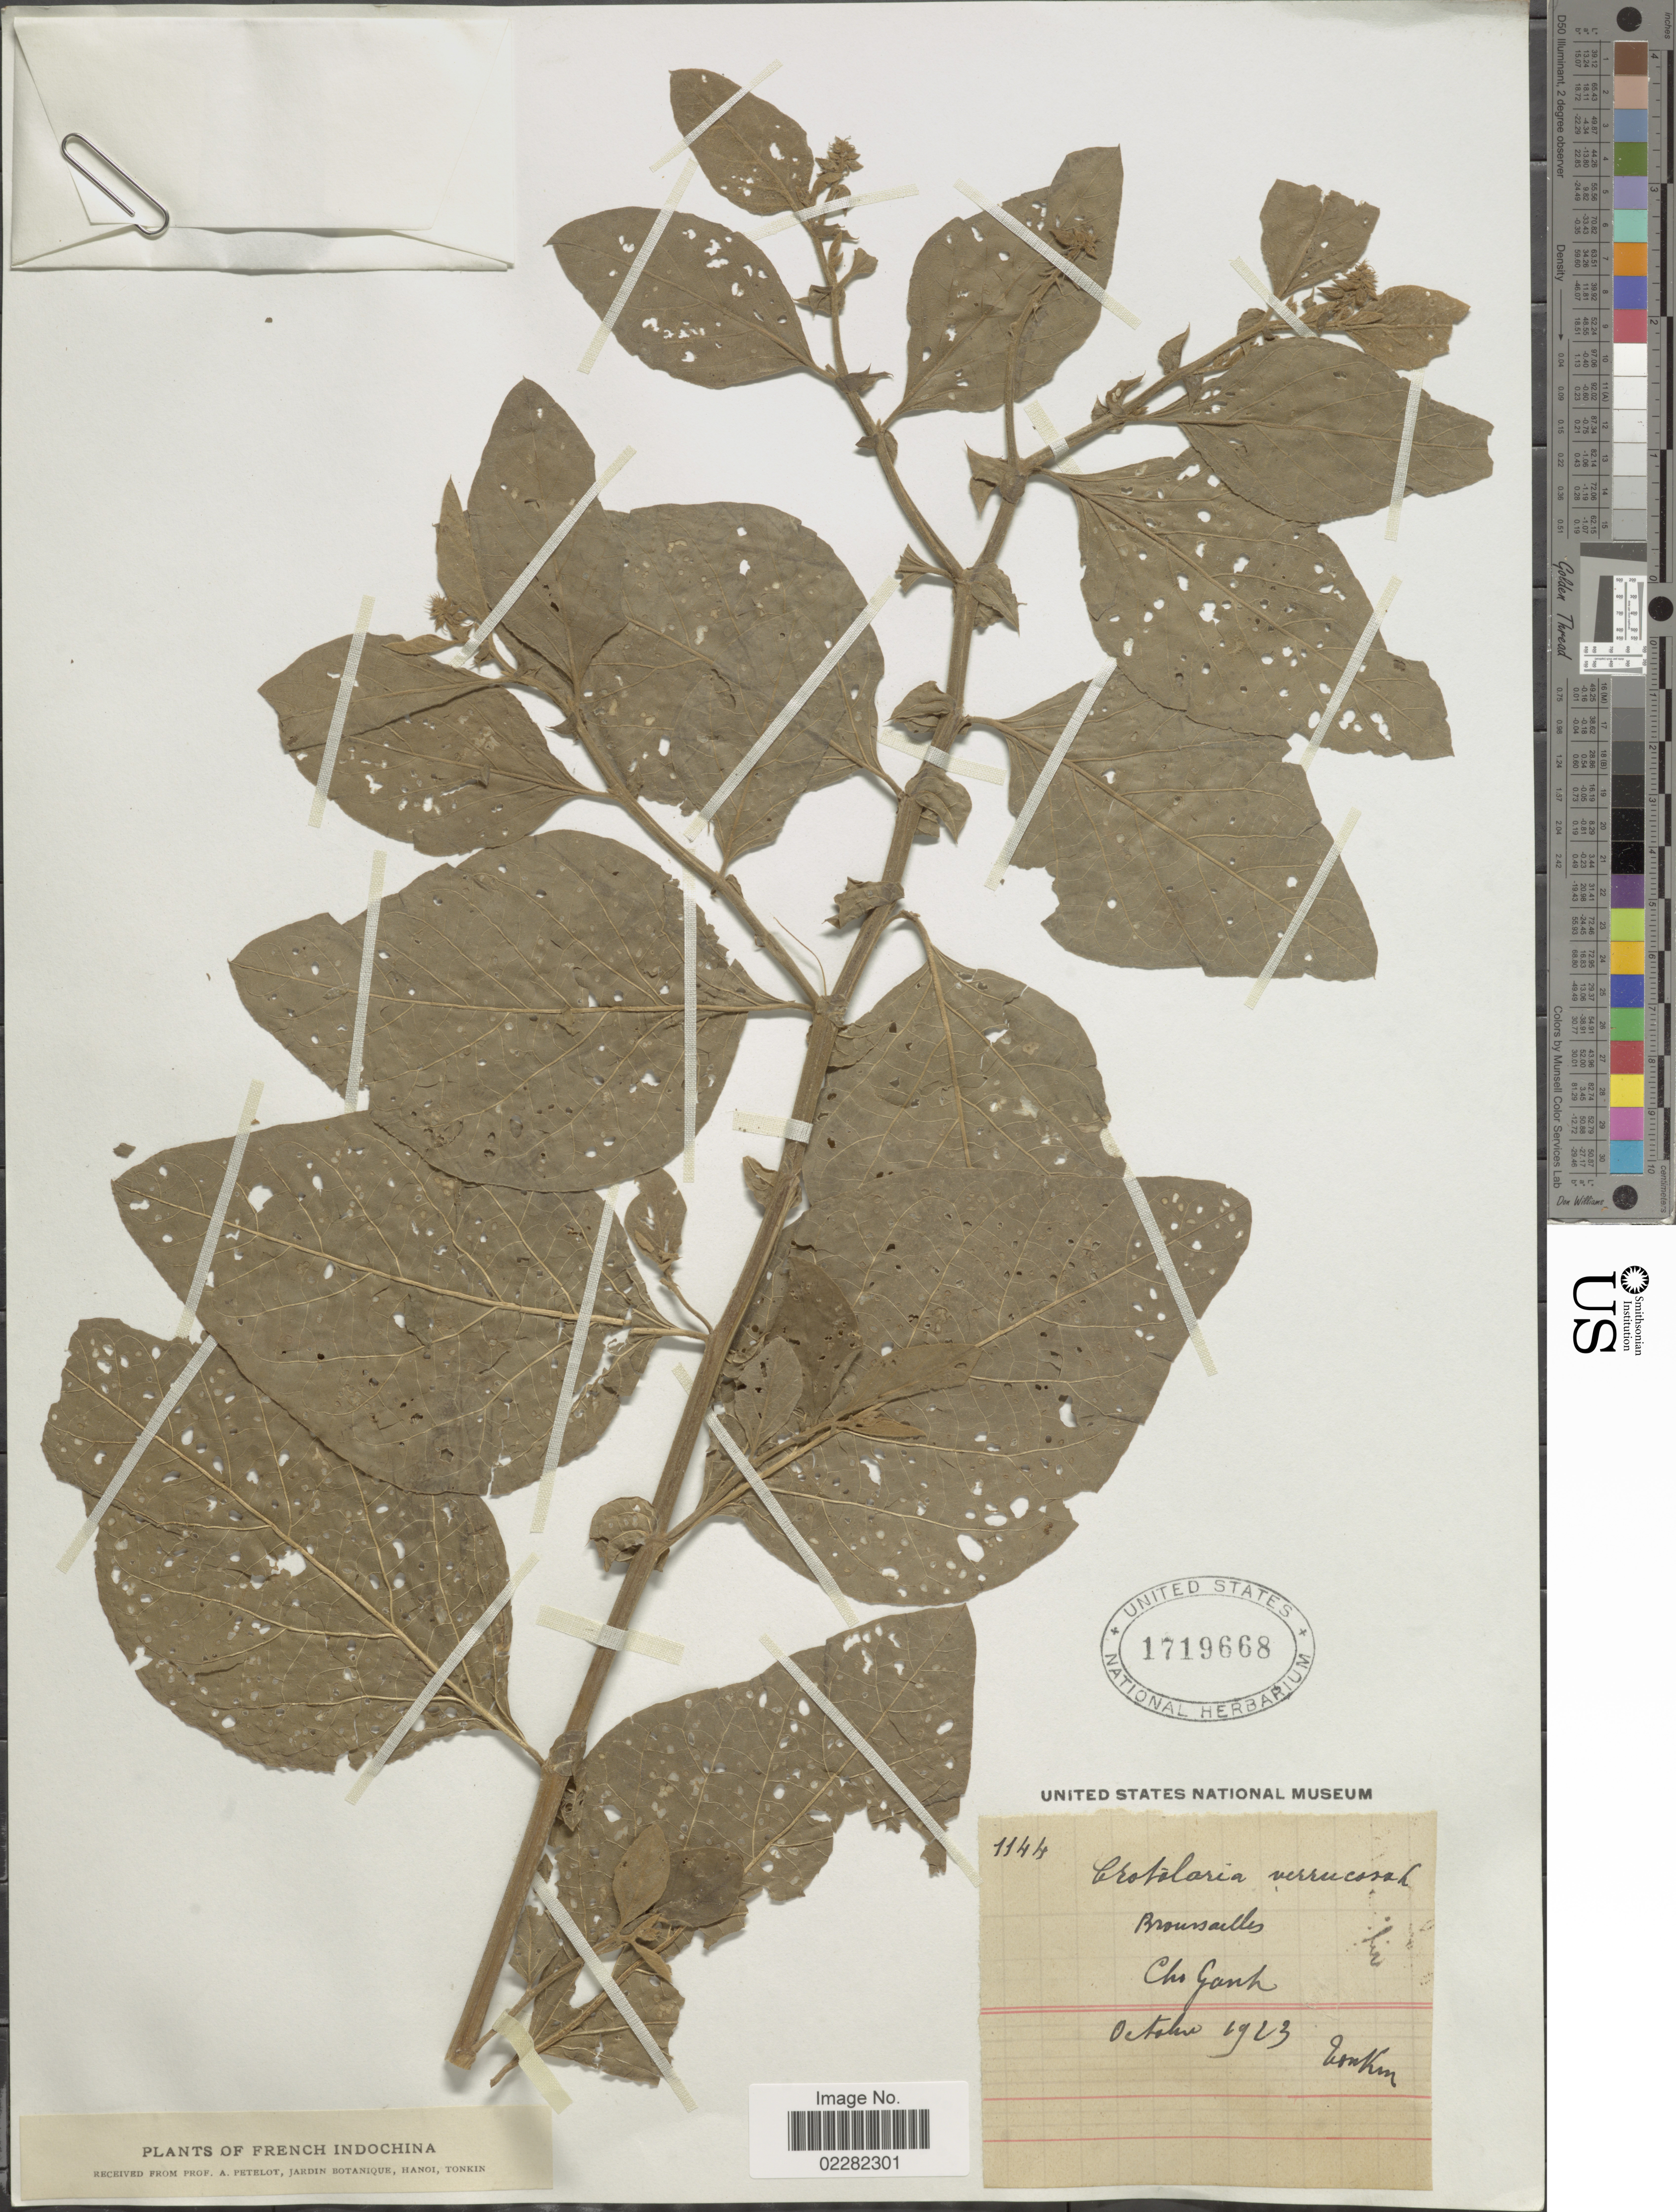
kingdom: Plantae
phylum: Tracheophyta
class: Magnoliopsida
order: Fabales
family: Fabaceae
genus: Crotalaria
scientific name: Crotalaria verrucosa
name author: L.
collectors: A. Petelot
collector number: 1144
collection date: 1923-10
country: Vietnam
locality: Tonkin. Cho Ganh, French Indochina [interpreted]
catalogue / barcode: US 1719668